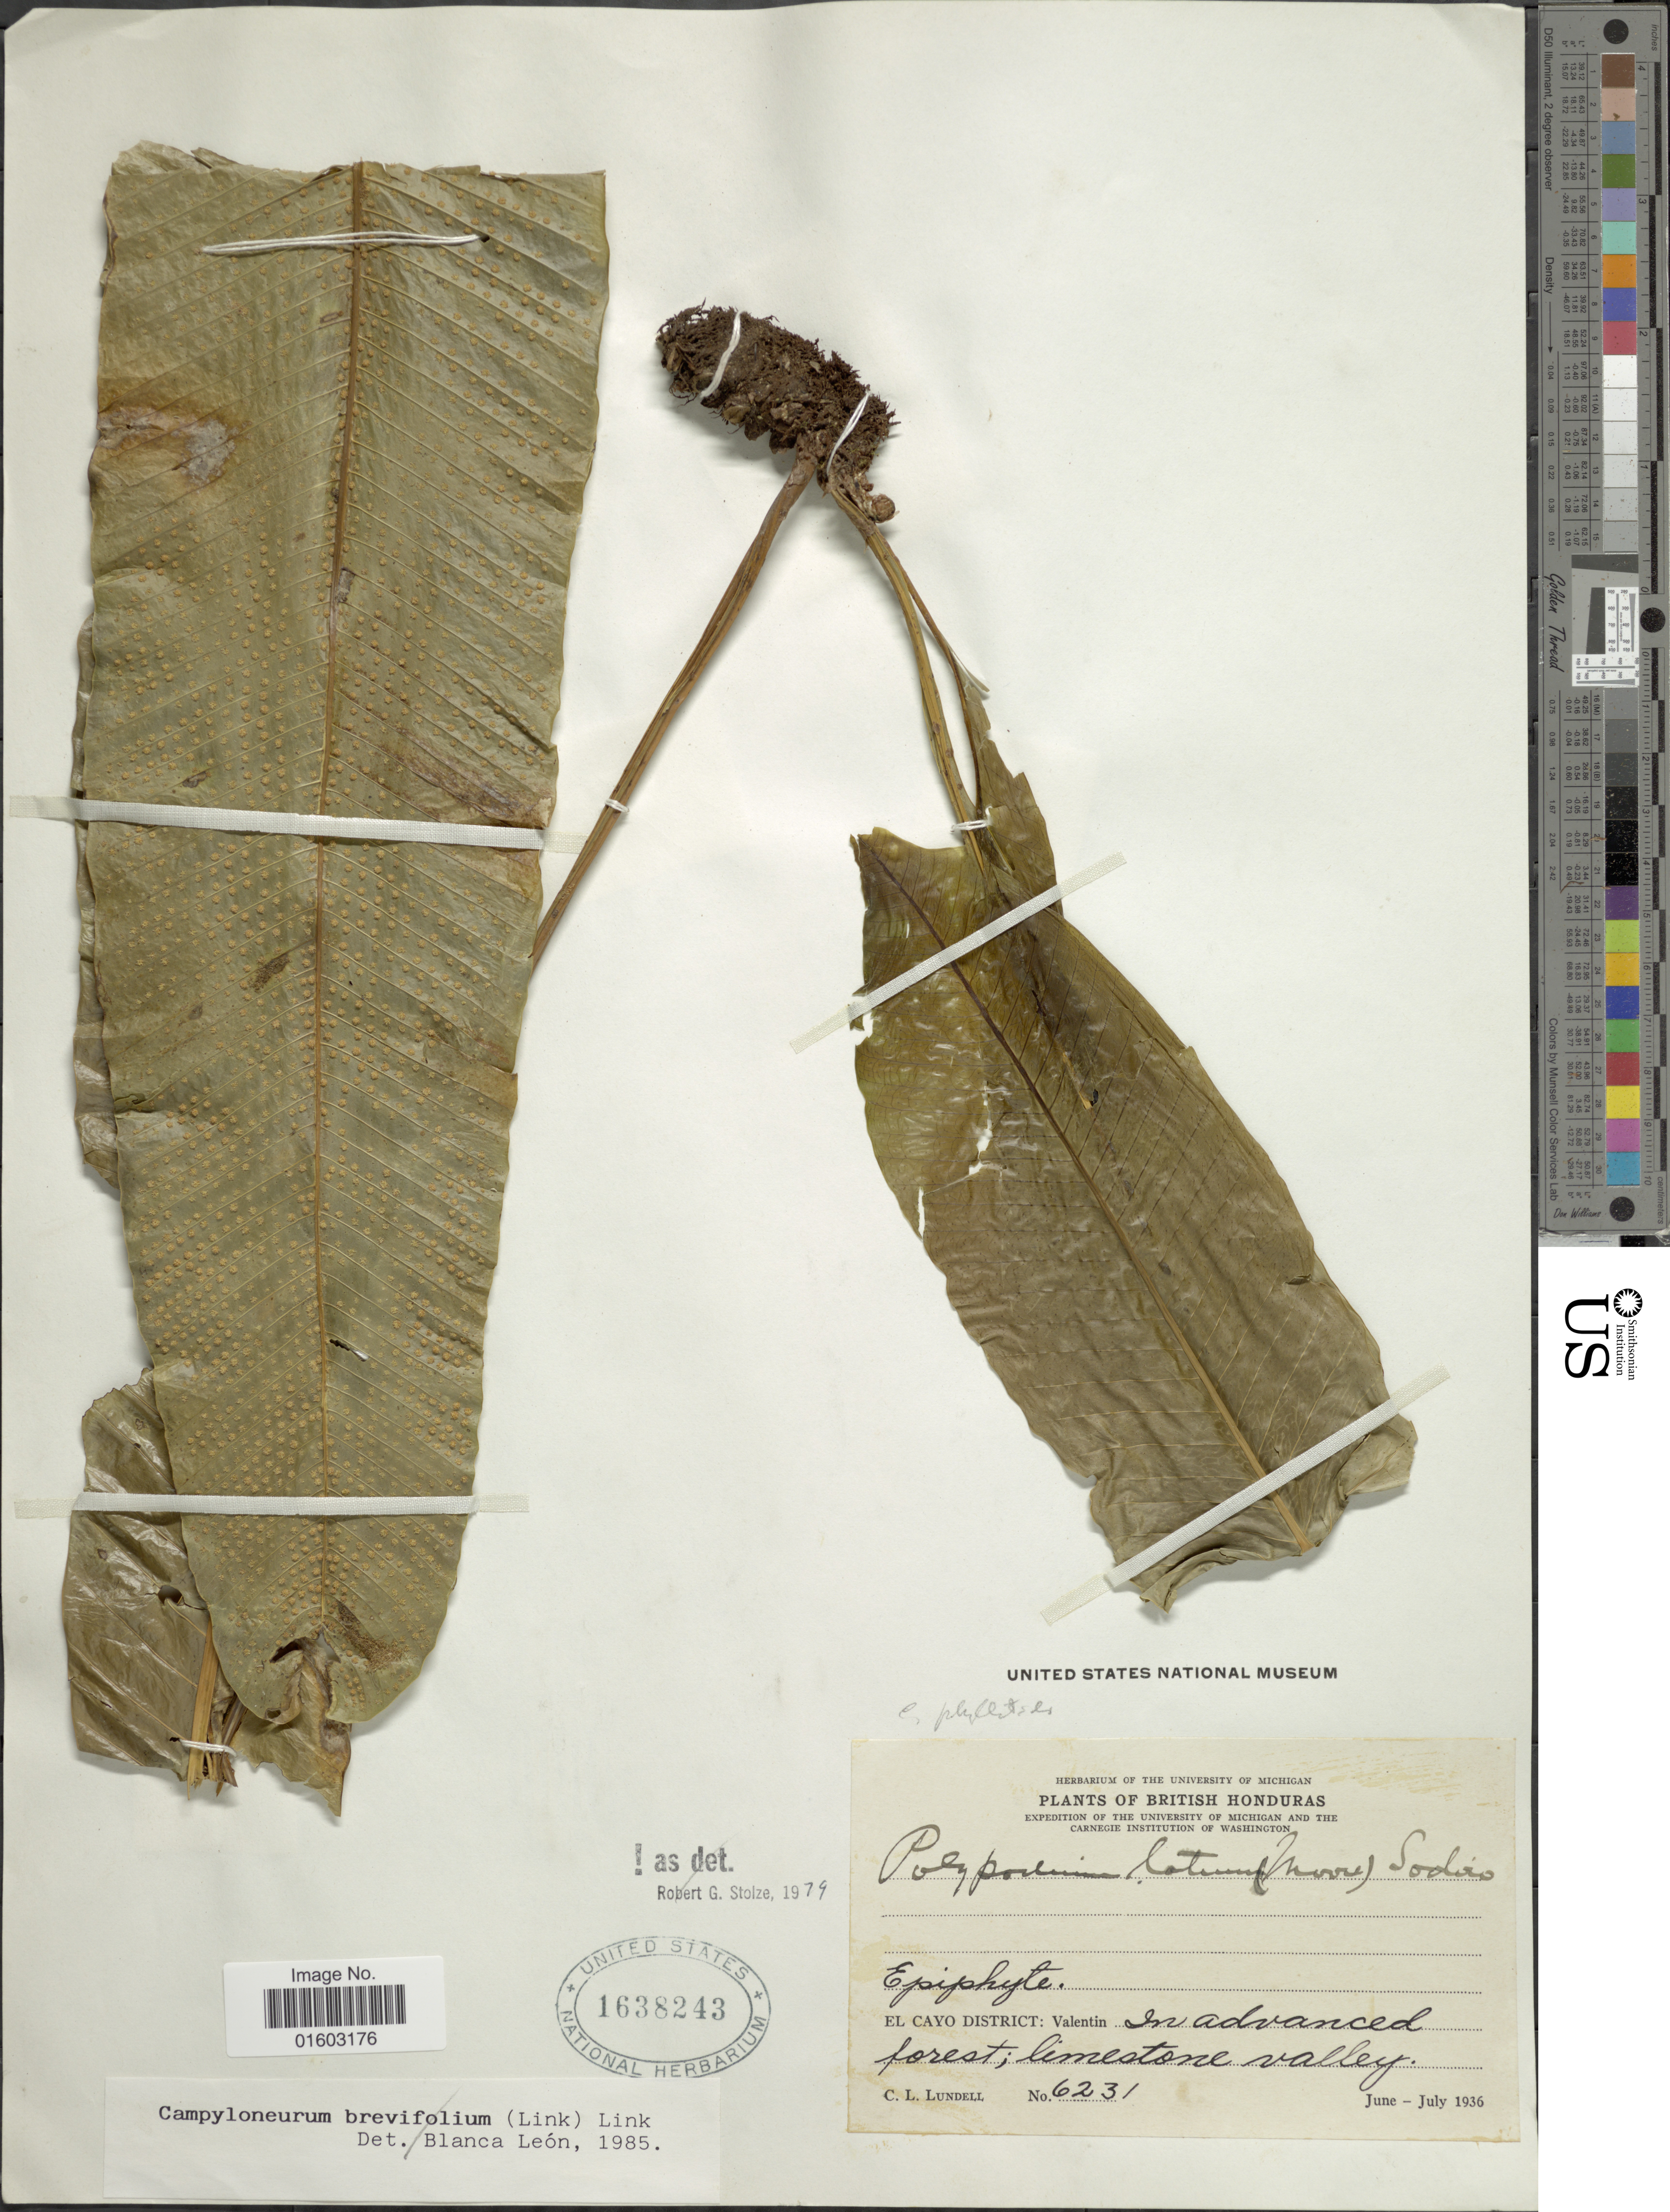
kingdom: Plantae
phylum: Tracheophyta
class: Polypodiopsida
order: Polypodiales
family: Polypodiaceae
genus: Campyloneurum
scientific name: Campyloneurum phyllitidis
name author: (L.) C. Presl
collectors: C. L. Lundell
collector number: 6231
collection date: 1936-06/1936-07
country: Belize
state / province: Cayo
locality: El Cayo District: Valentin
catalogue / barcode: US 1638243